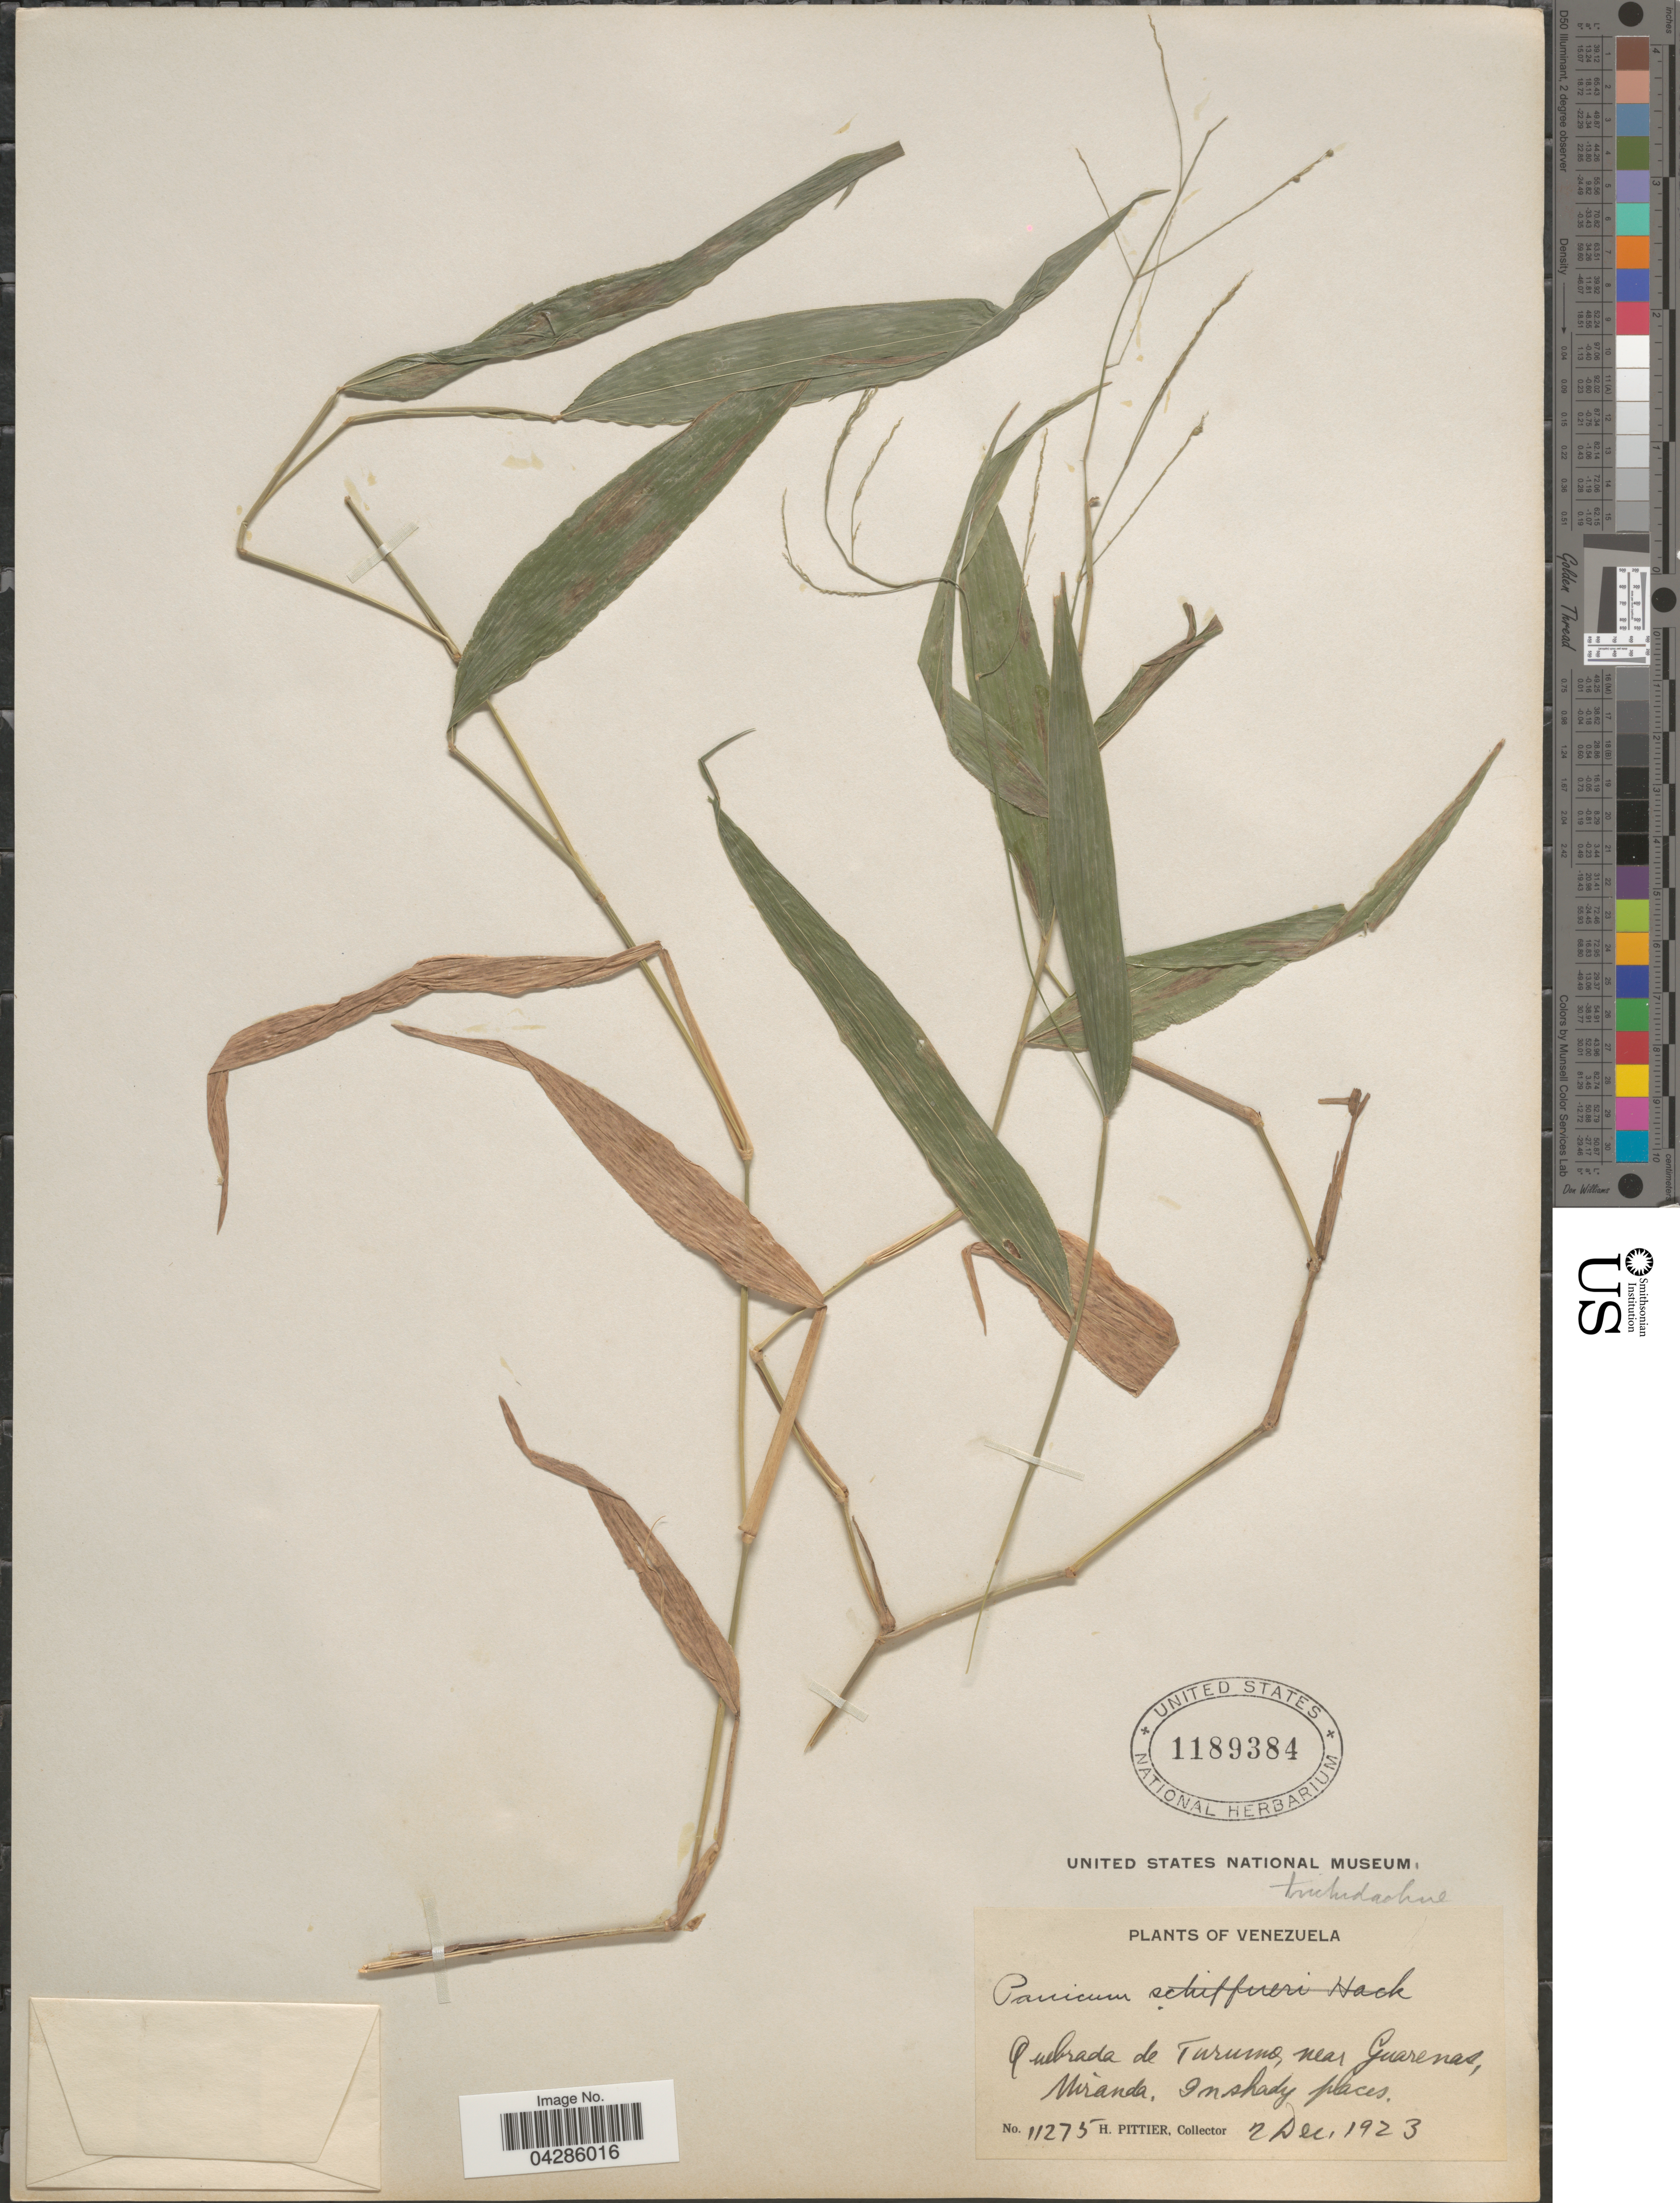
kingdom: Plantae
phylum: Tracheophyta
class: Liliopsida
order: Poales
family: Poaceae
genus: Morronea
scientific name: Morronea trichidiachnis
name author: (Döll) Zuloaga & Scataglini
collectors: H. F. Pittier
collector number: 11275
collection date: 1923-12-02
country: Venezuela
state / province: Miranda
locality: Quebrada de Turumo, near Guarenas. In shady places.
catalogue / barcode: US 1189384